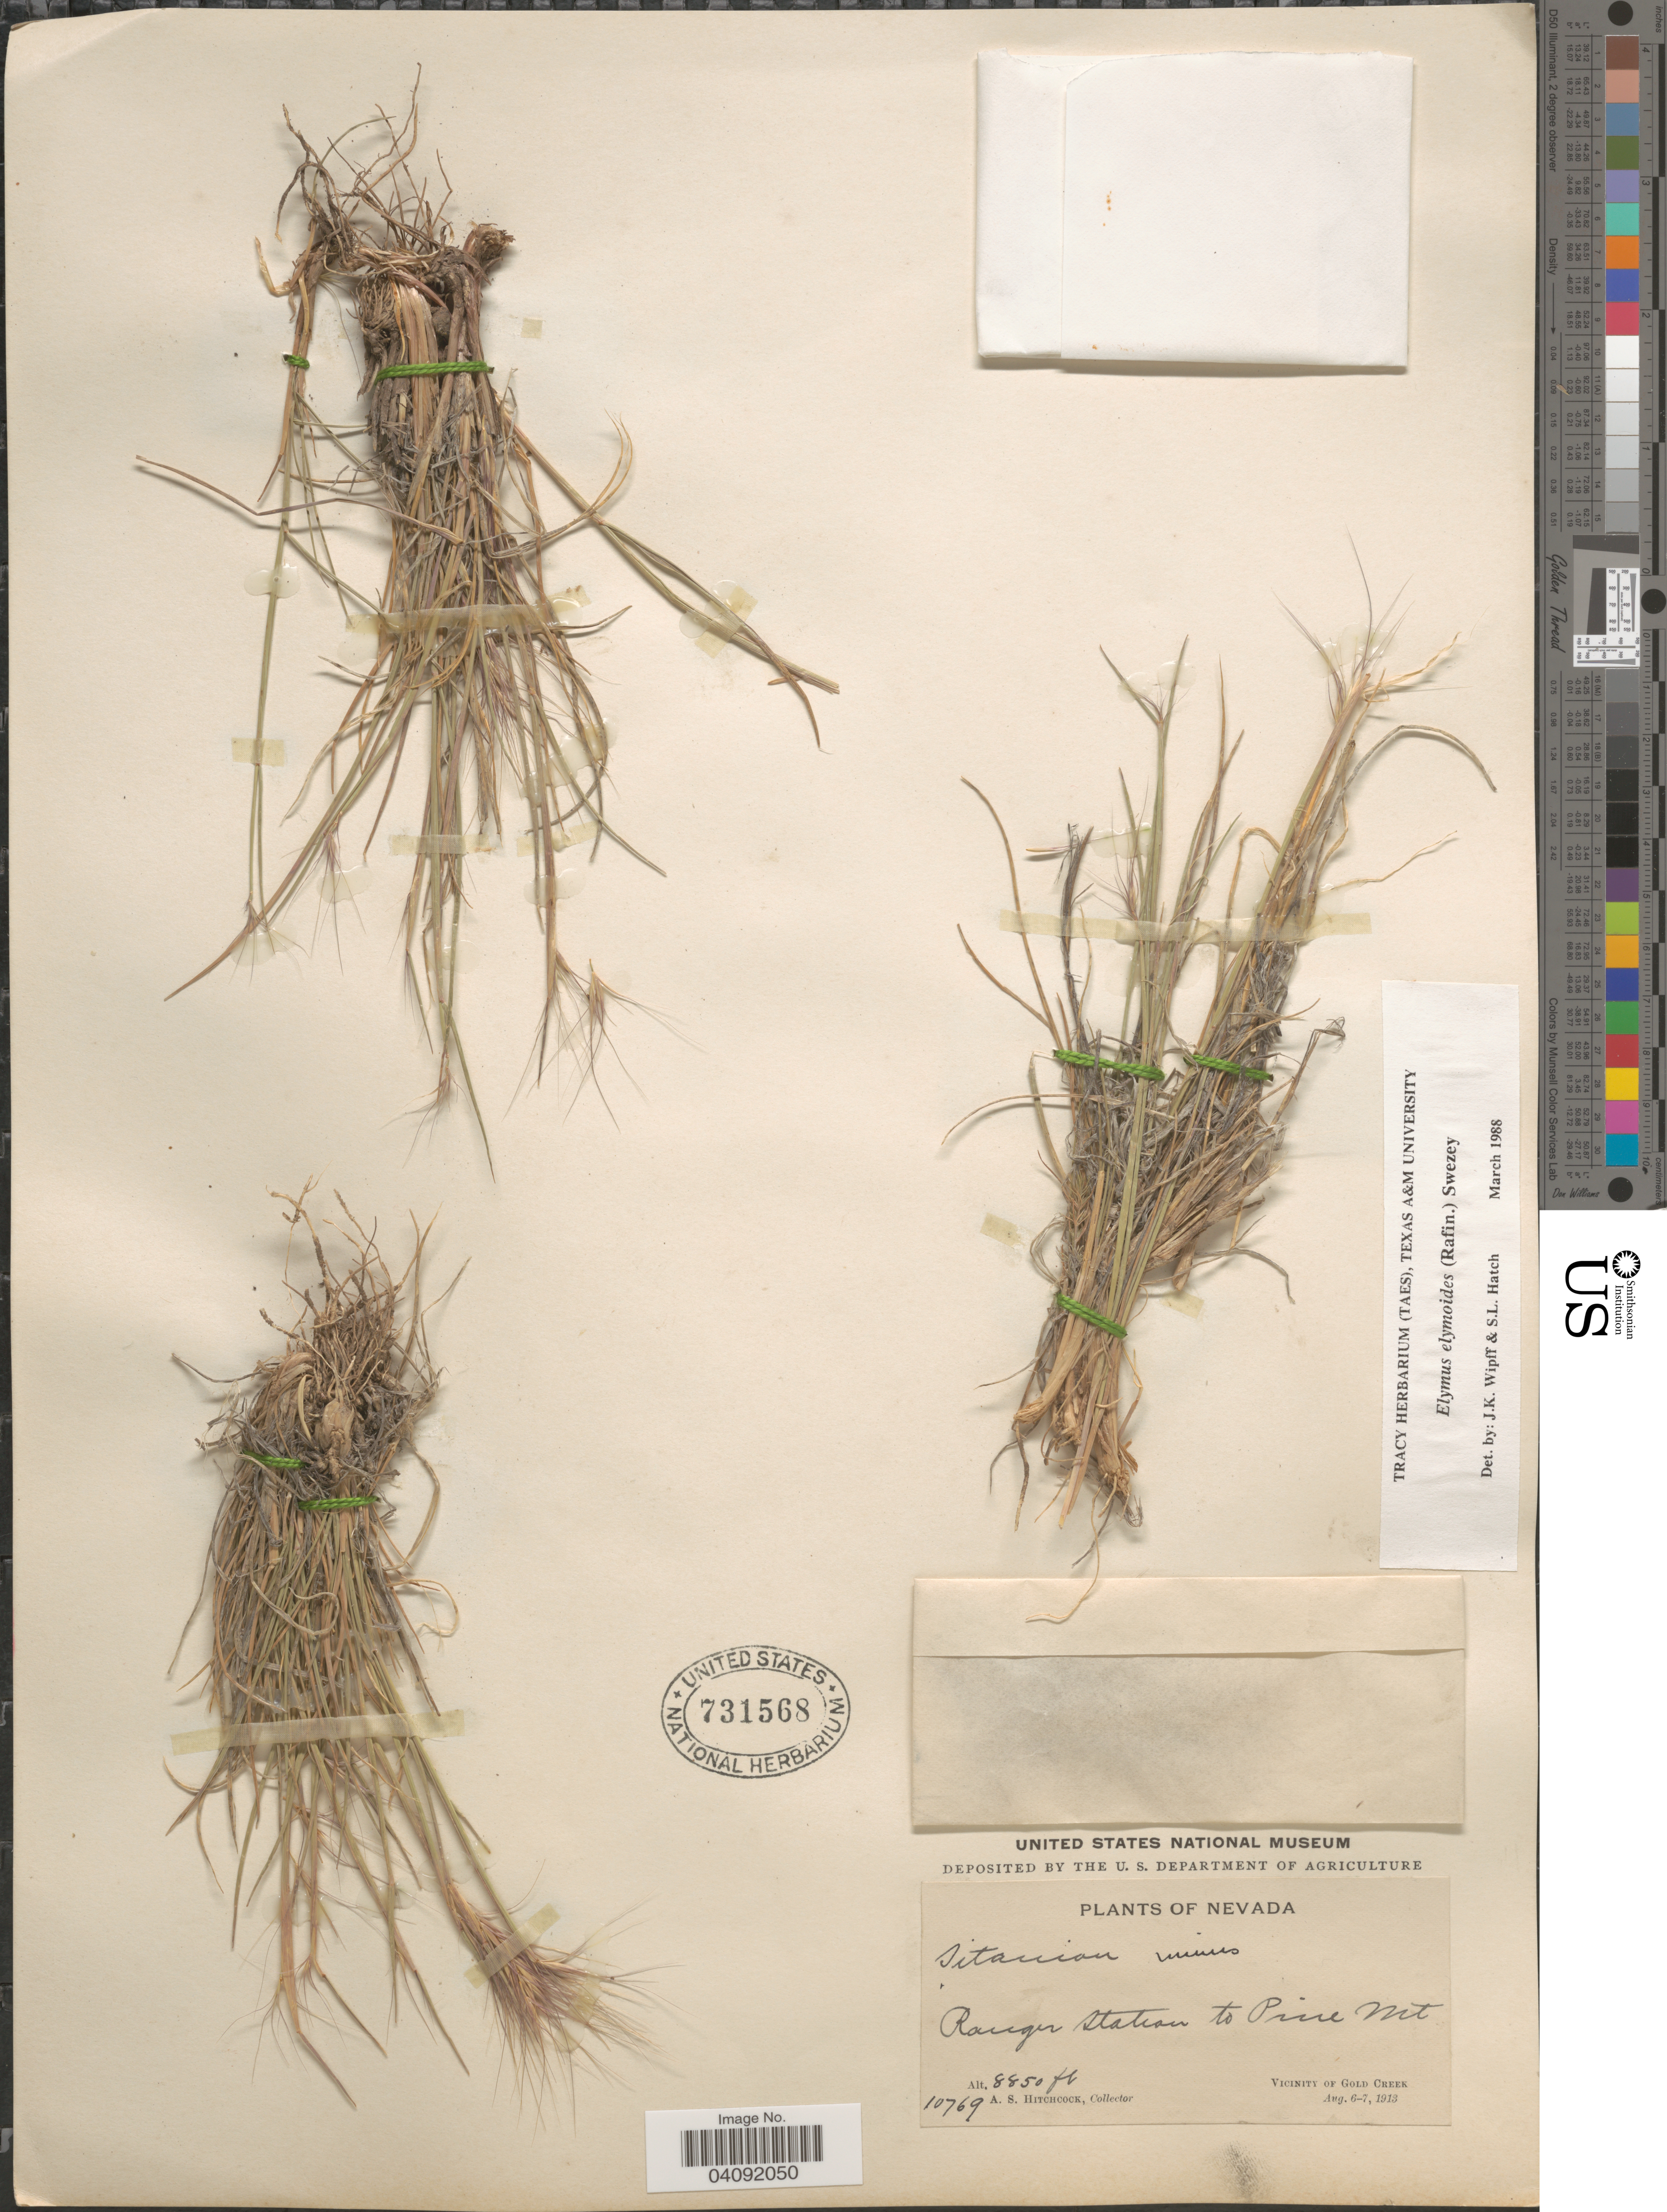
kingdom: Plantae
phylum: Tracheophyta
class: Liliopsida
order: Poales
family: Poaceae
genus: Elymus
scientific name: Elymus elymoides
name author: (Raf.) Swezey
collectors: A. S. Hitchcock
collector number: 10769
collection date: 1913-08-06/1913-08-07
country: United States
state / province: Nevada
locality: Ranger Station to Pine Mt. Vicinity of Gold Creek.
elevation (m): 2697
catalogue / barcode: US 731568